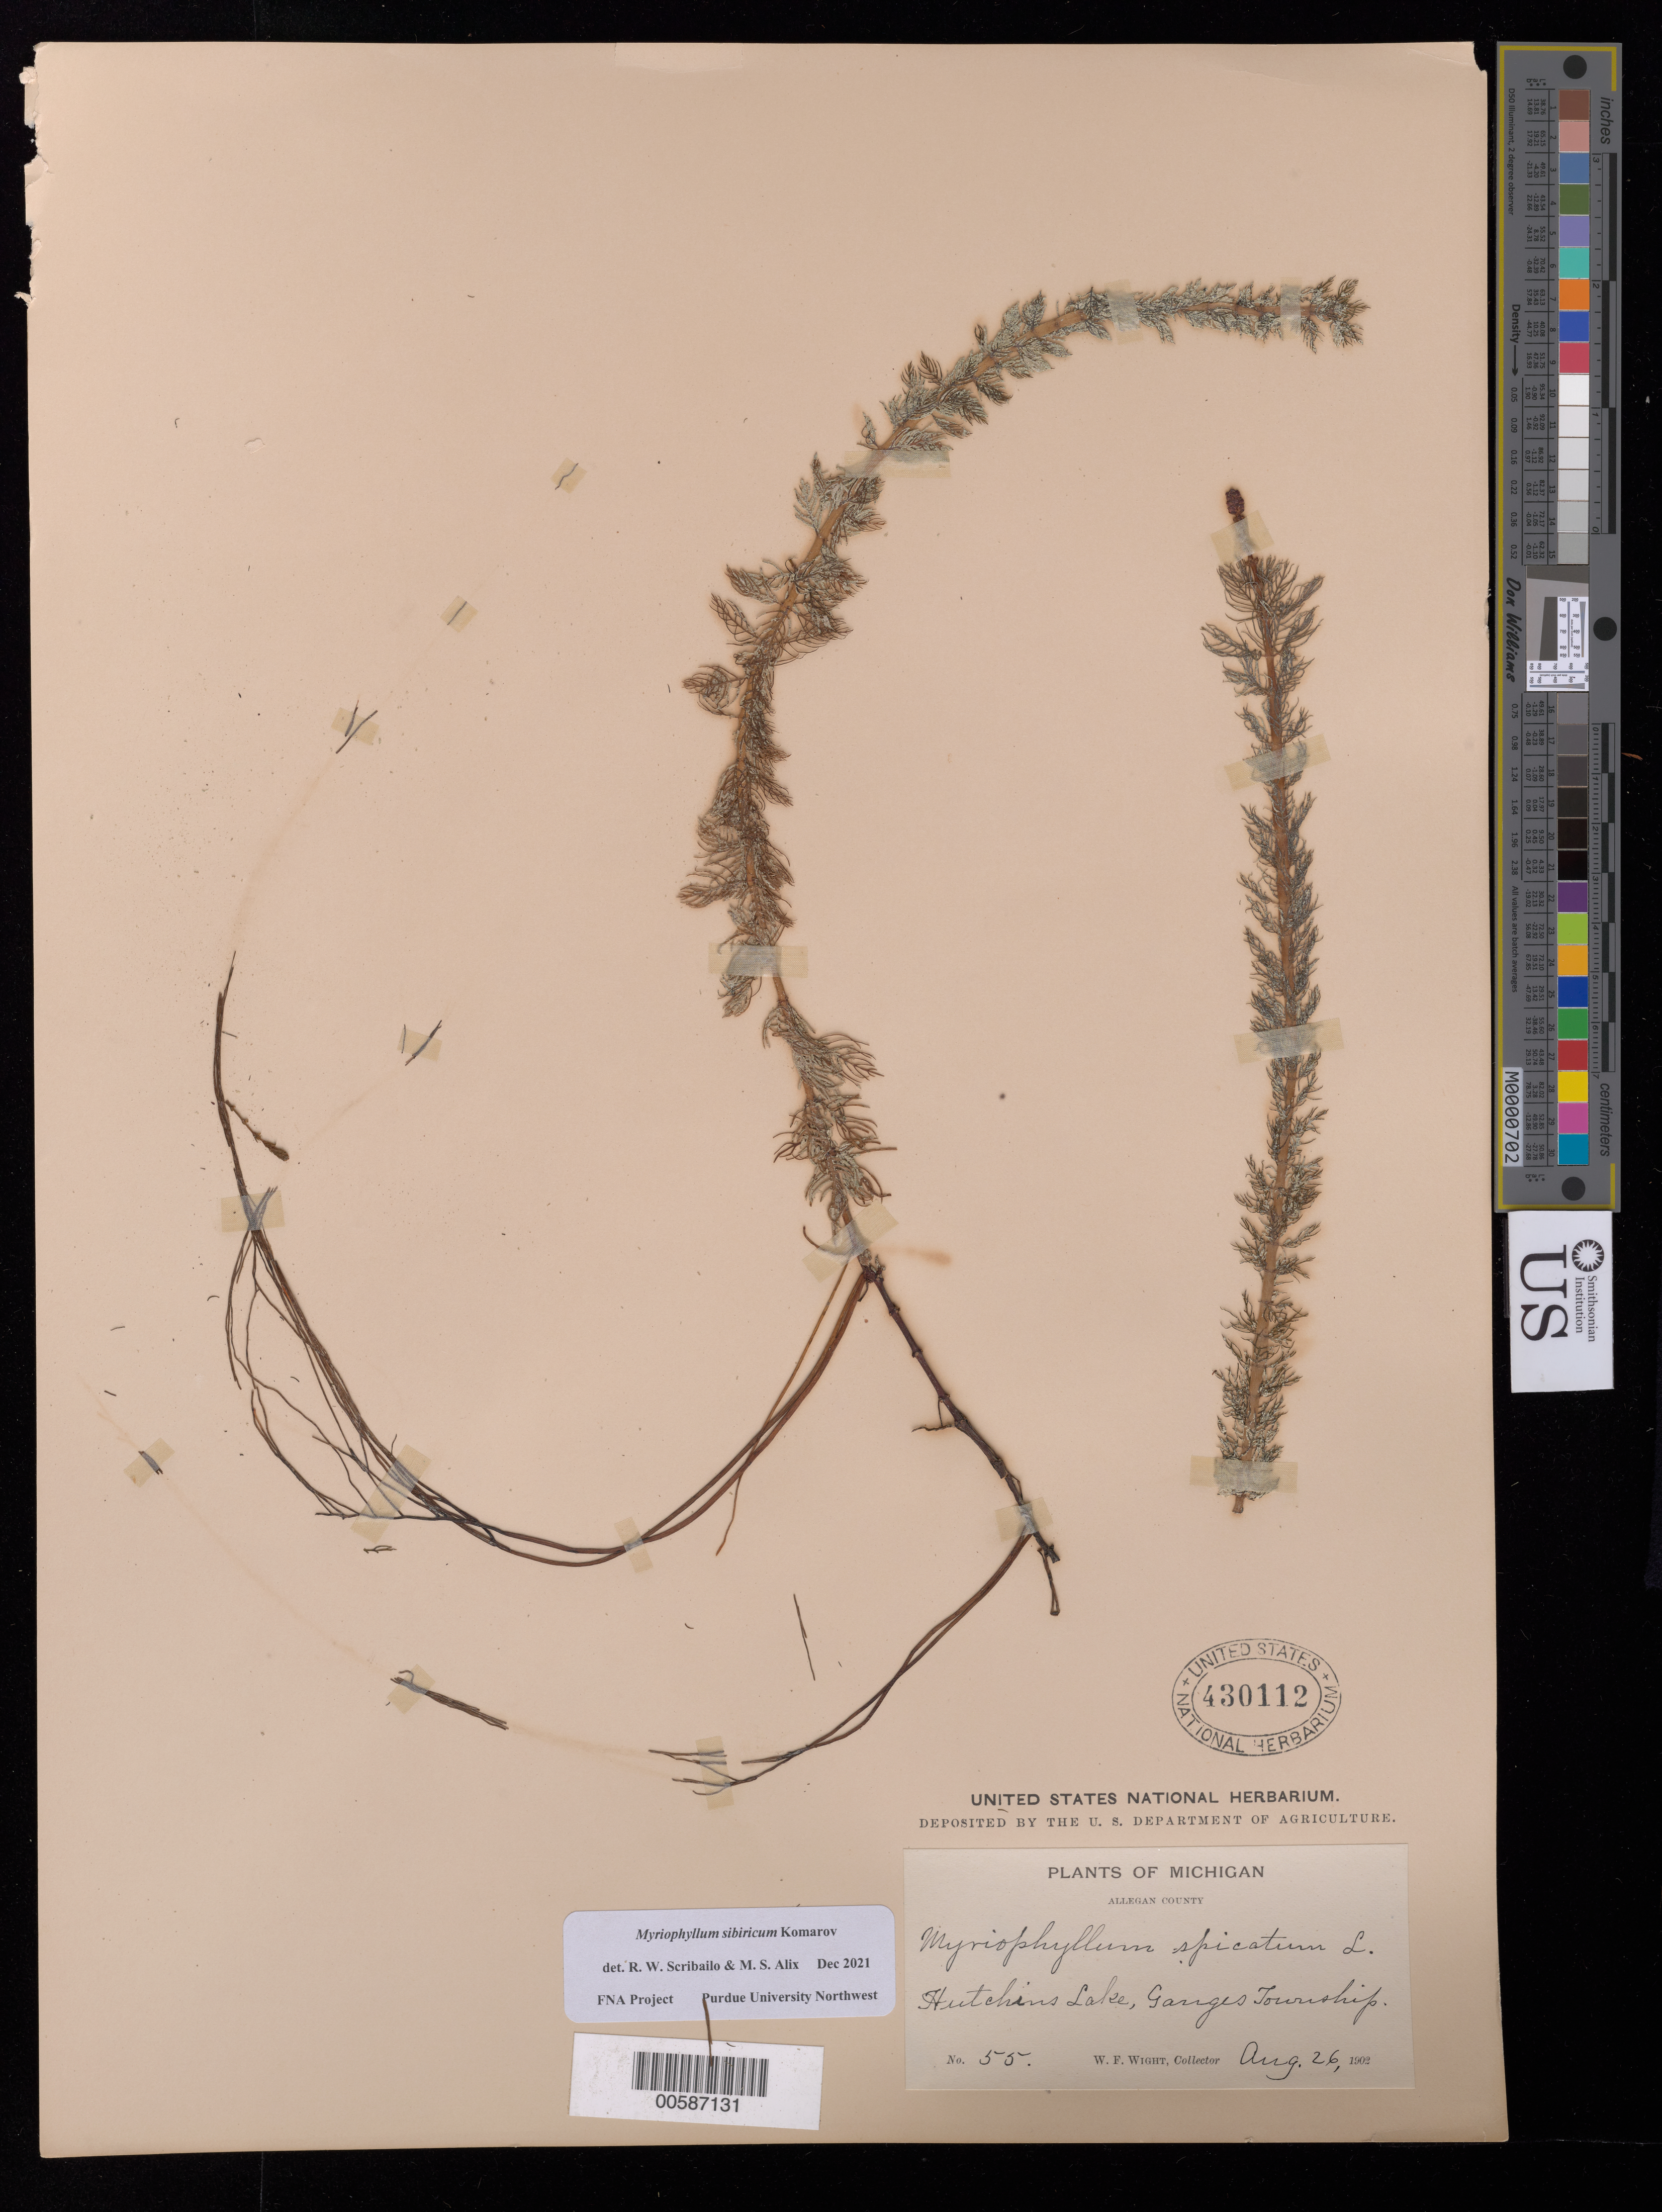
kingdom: Plantae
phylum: Tracheophyta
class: Magnoliopsida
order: Saxifragales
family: Haloragaceae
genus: Myriophyllum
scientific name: Myriophyllum sibiricum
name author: Kom.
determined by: Scribailo, R. W.; Alix, M. S.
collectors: W. Wight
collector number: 55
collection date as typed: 26 Aug 1902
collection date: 1902-08-26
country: United States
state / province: Michigan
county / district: Allegan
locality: Hutchins Lake, Ganges Twp.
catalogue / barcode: US 430112